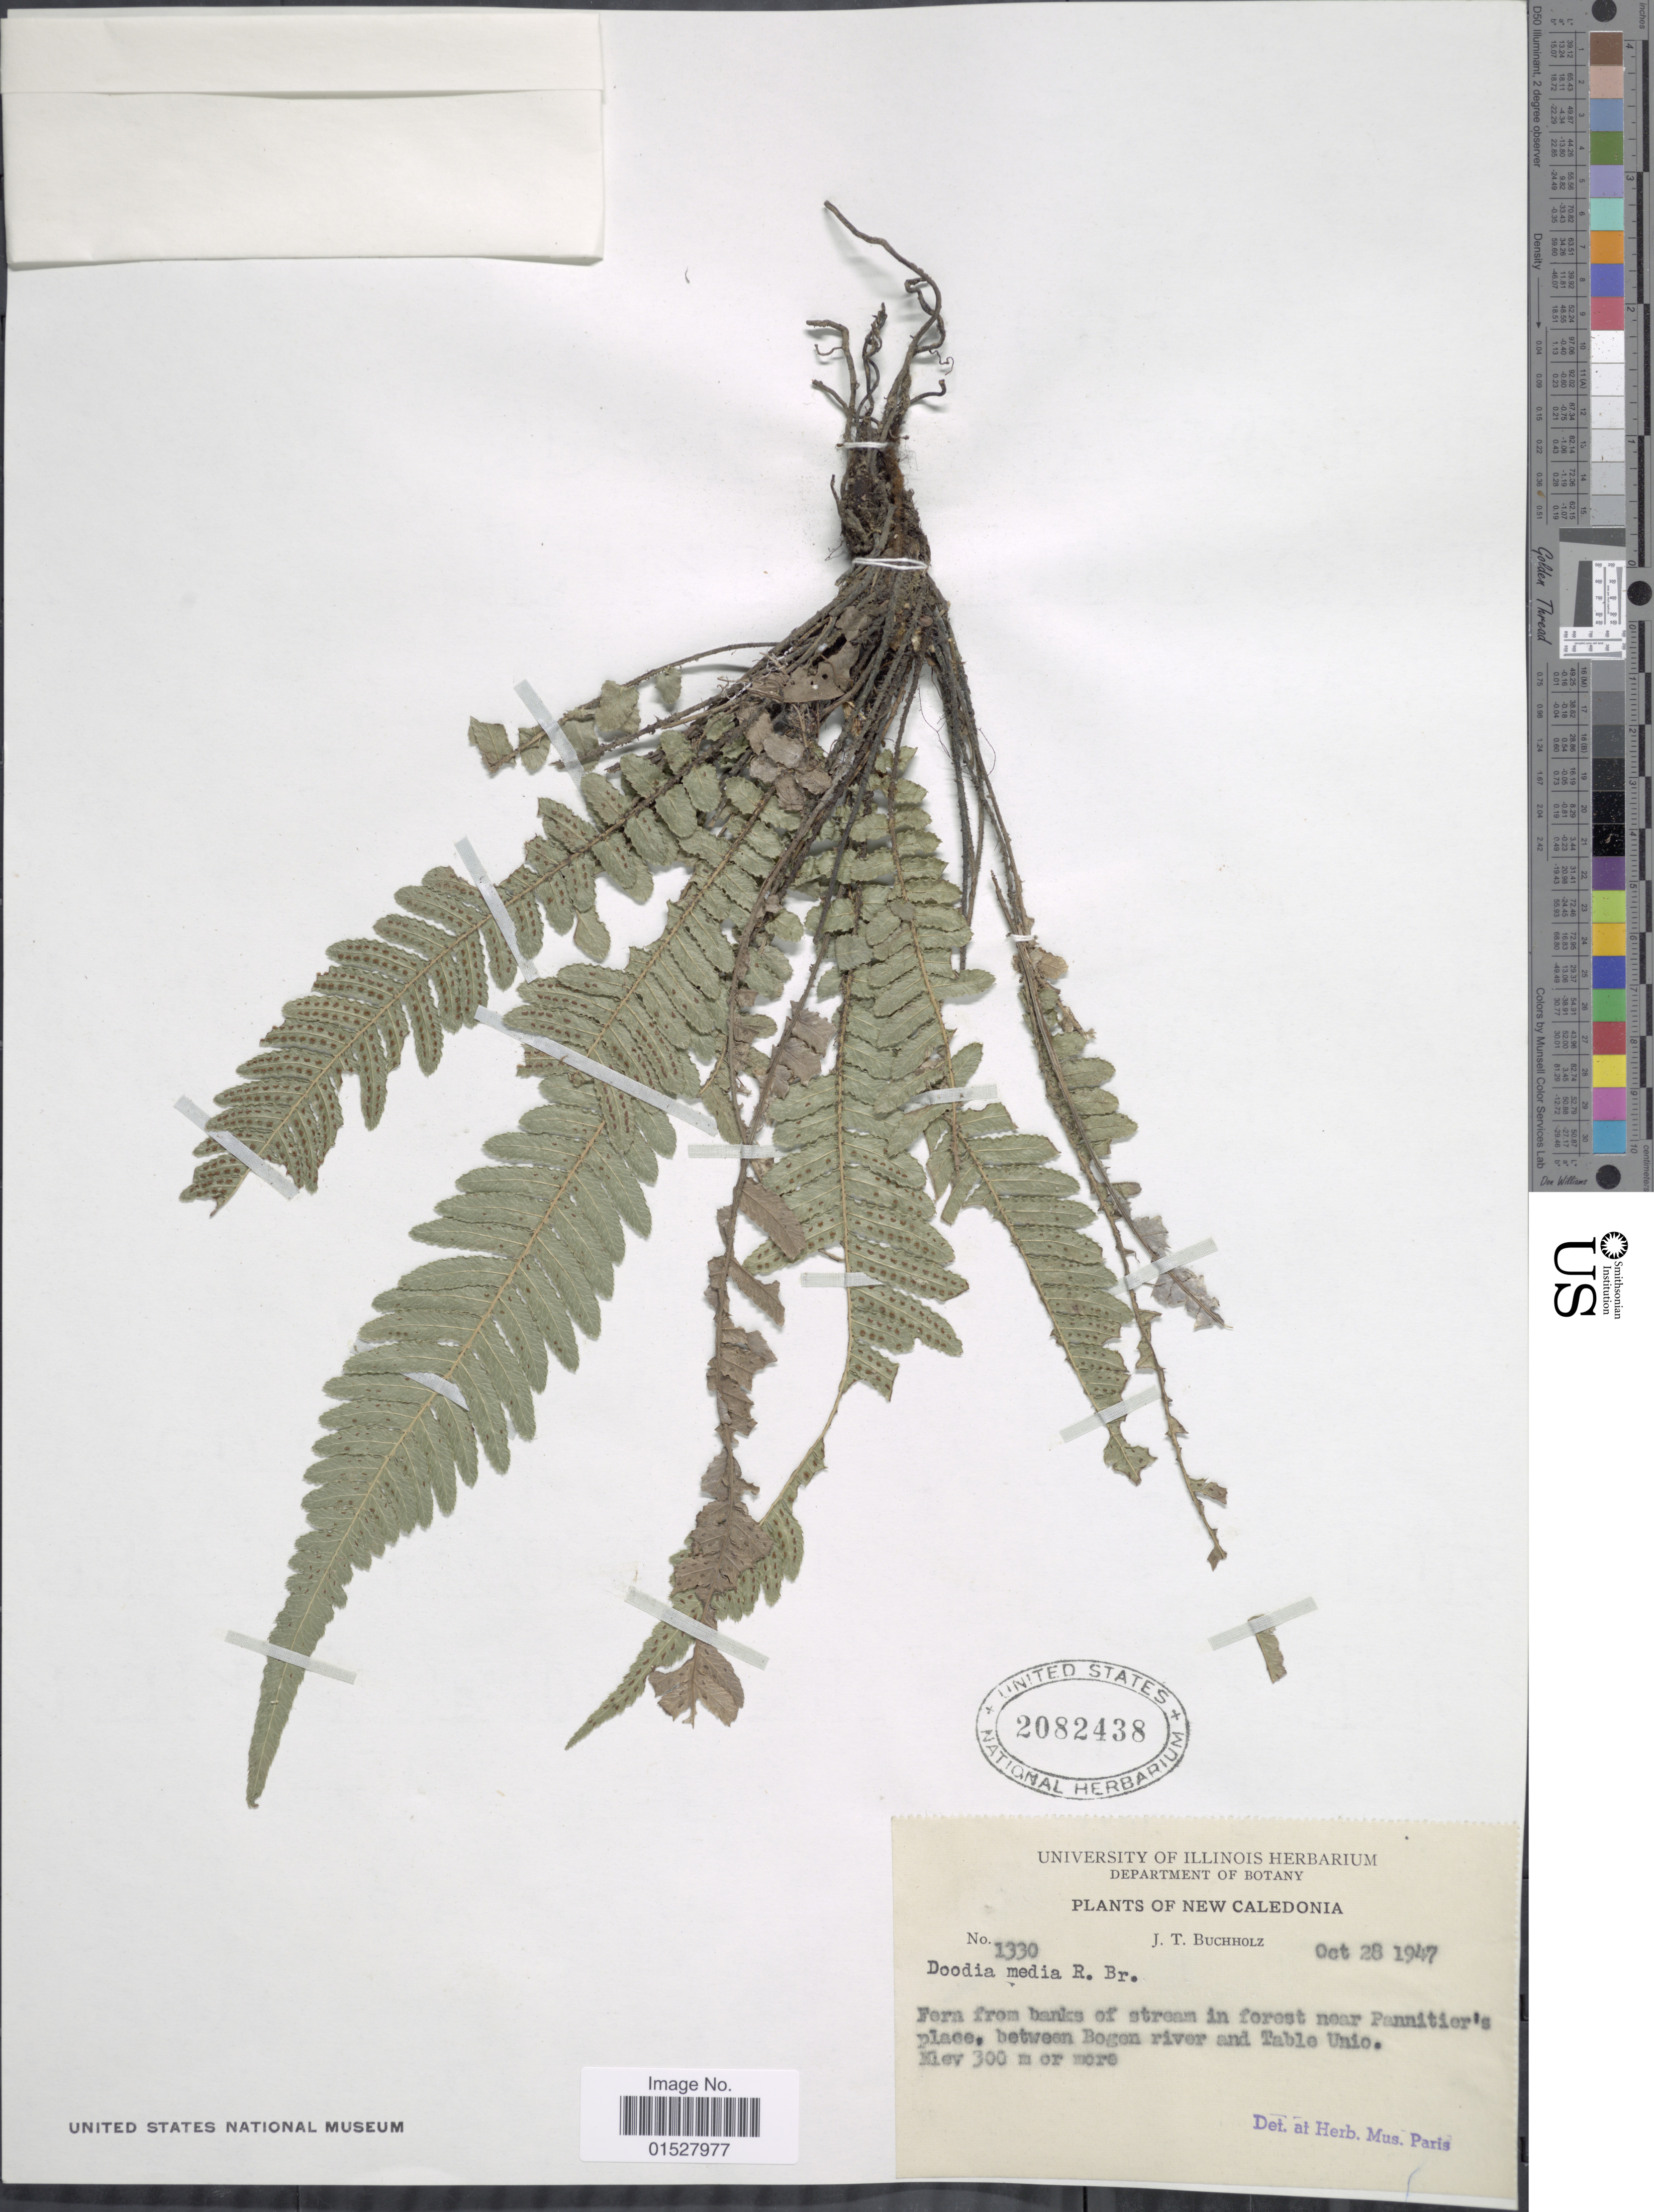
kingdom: Plantae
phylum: Tracheophyta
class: Polypodiopsida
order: Polypodiales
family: Blechnaceae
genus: Blechnum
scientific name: Blechnum medium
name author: (R. Br.) Christenh.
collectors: J. T. Buchholz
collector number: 1330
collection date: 1947-10-28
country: New Caledonia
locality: Near Pannitier's place, between Bogen River and Table Unio.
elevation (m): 300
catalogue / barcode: US 2082438